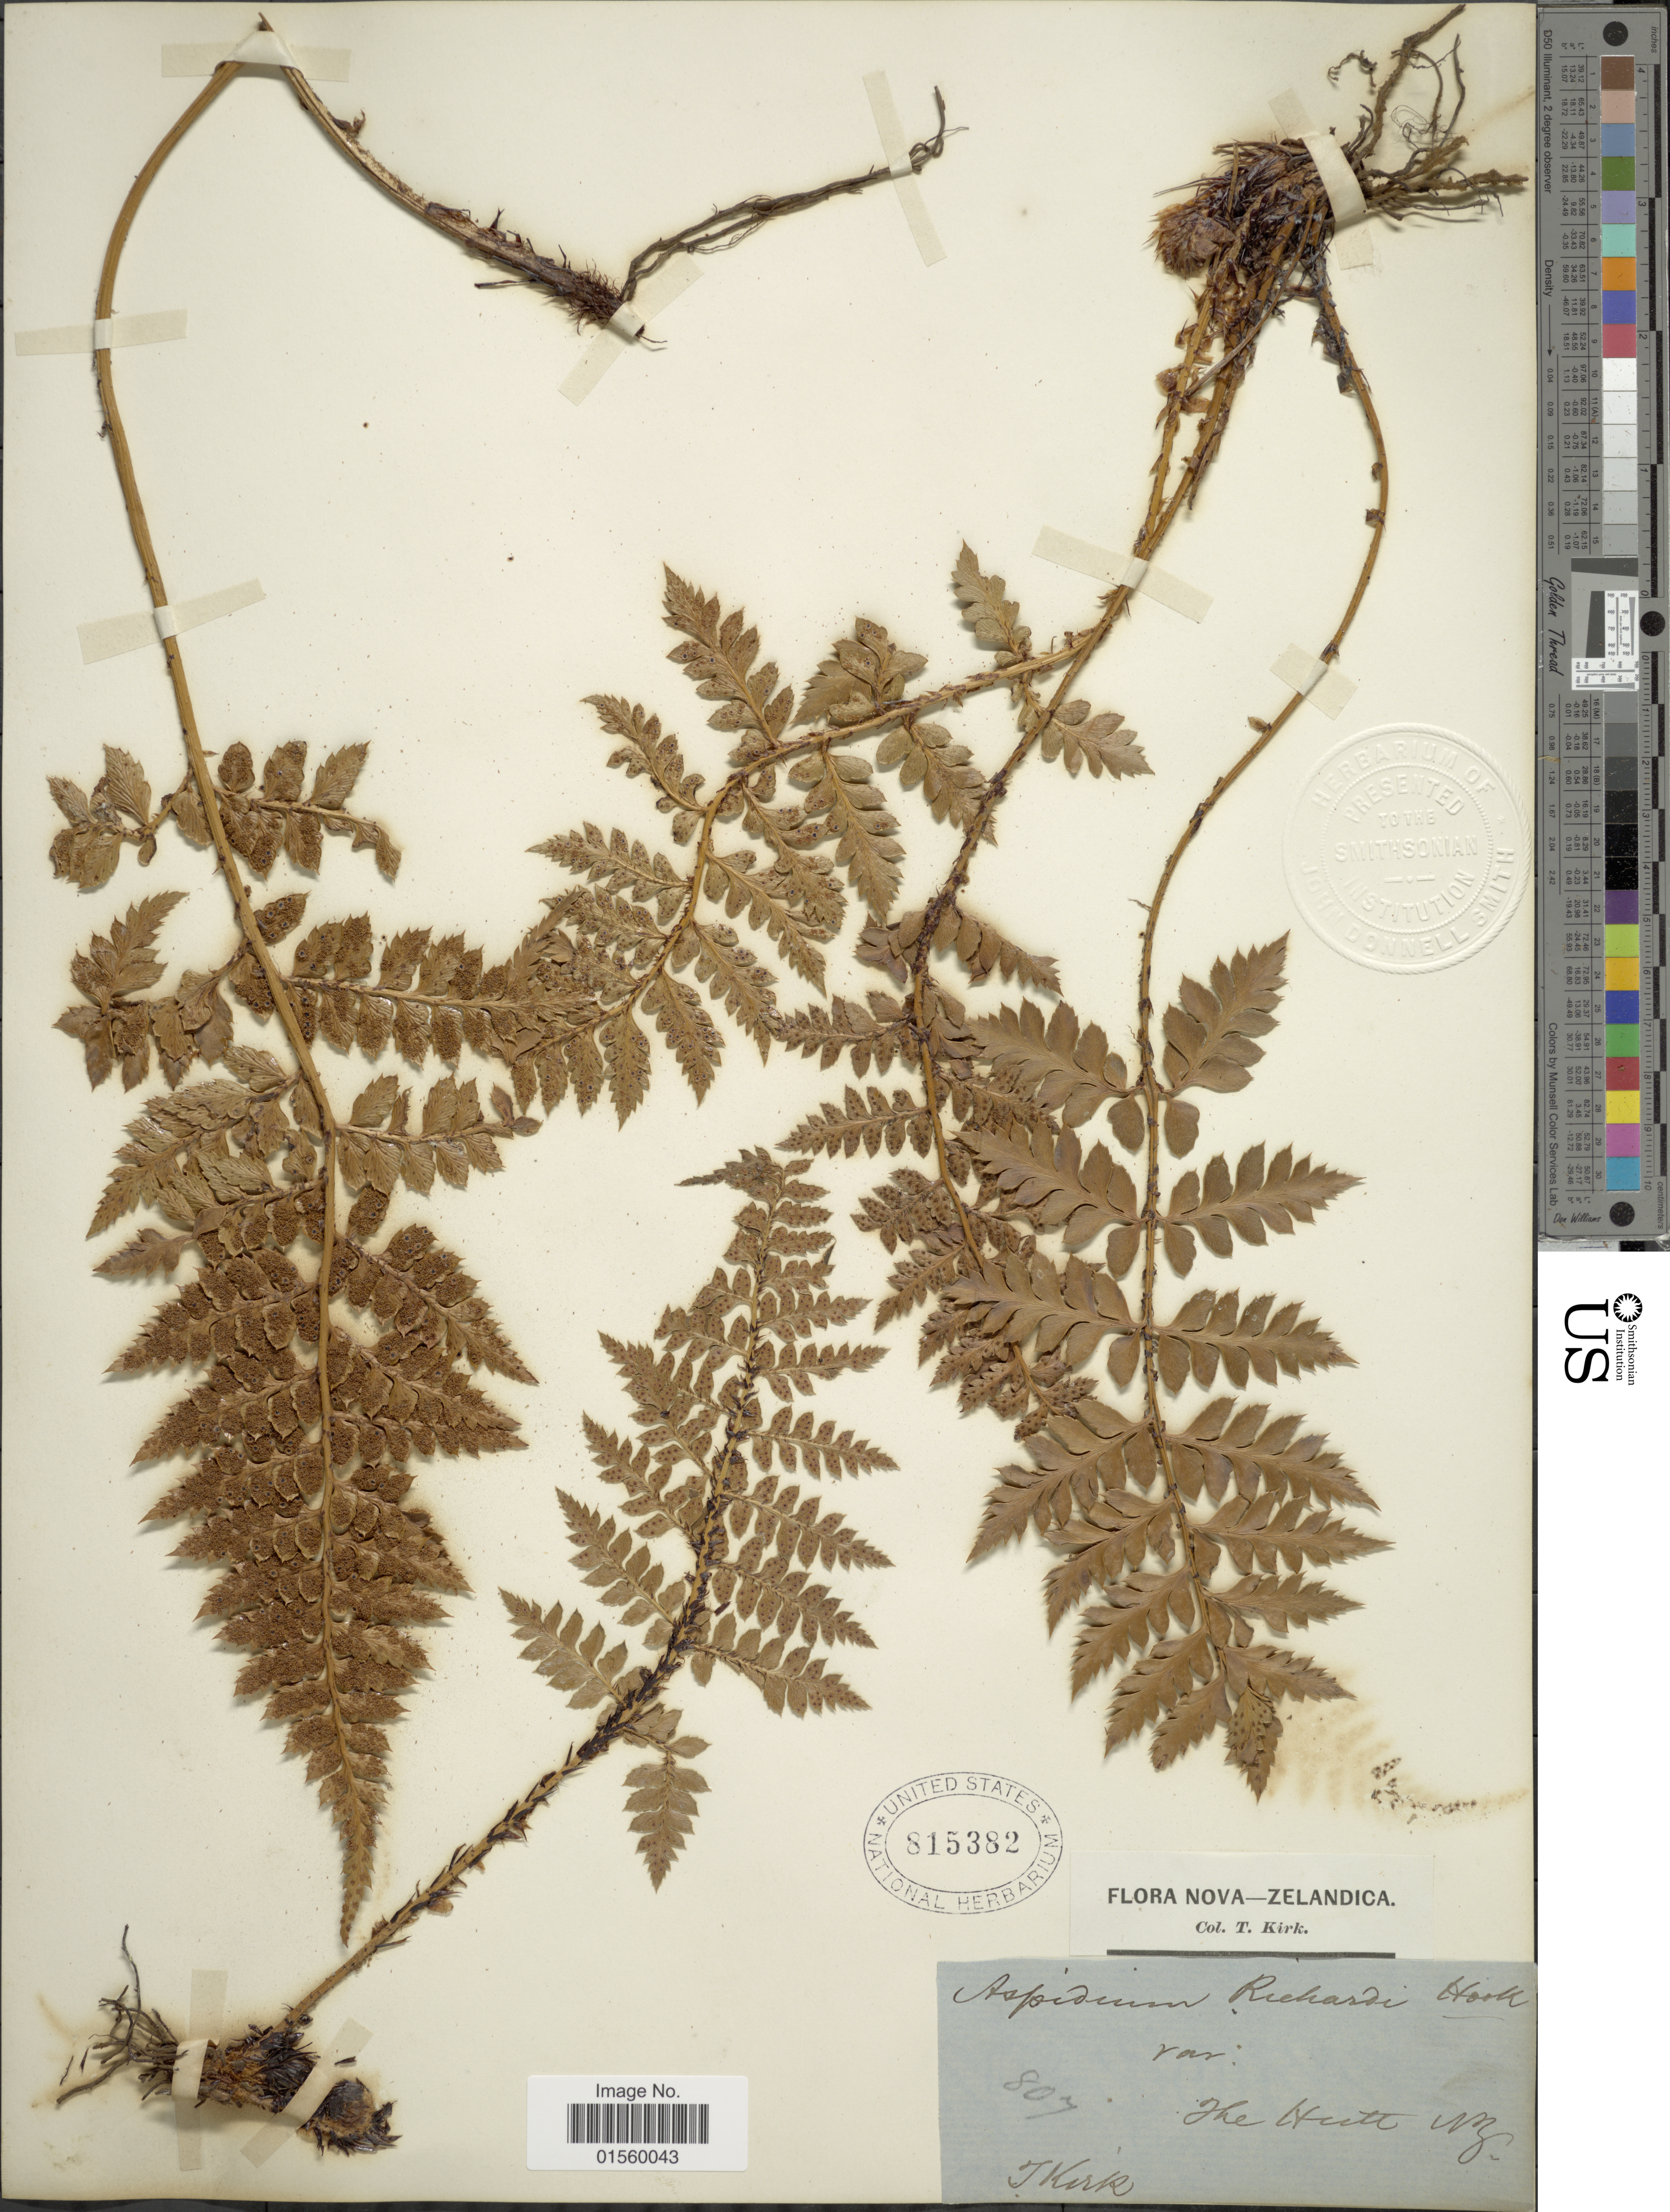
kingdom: Plantae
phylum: Tracheophyta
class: Polypodiopsida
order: Polypodiales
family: Dryopteridaceae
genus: Polystichum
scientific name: Polystichum richardii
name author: J. Sm.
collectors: T. Kirk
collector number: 807?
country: New Zealand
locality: Nova-Zelandica, The Hutt, NZ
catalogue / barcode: US 815382